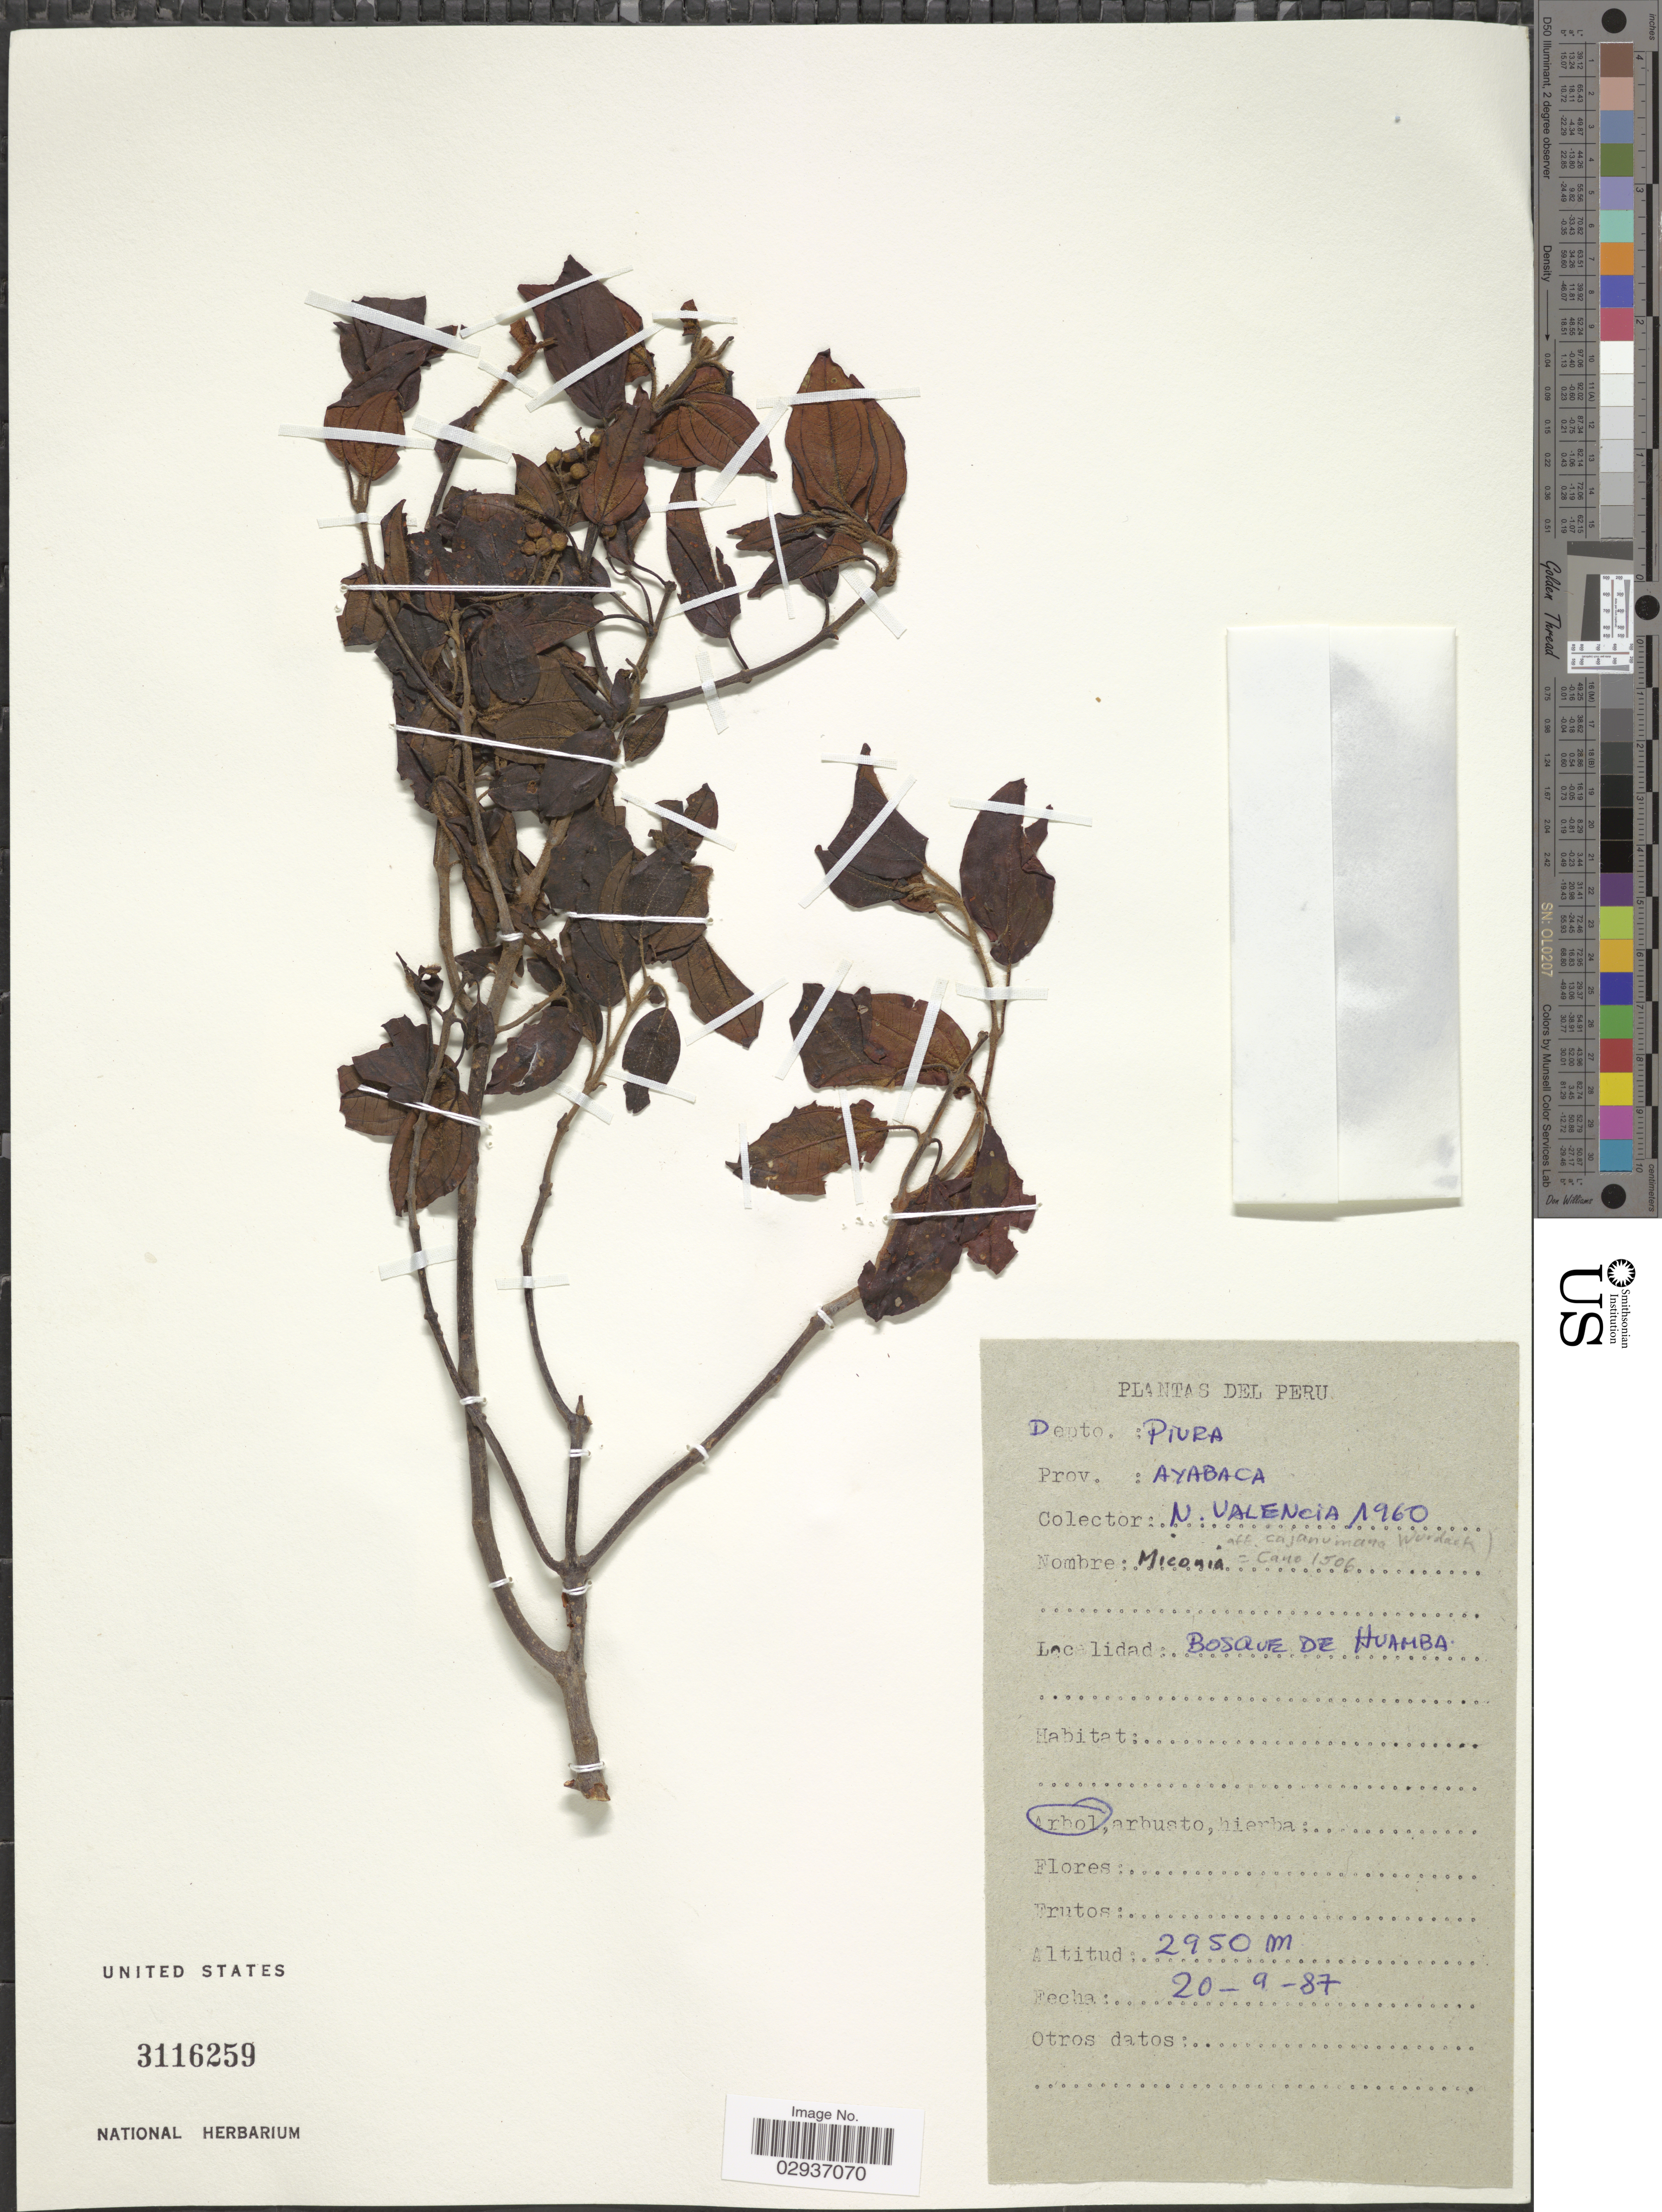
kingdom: Plantae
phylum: Tracheophyta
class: Magnoliopsida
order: Myrtales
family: Melastomataceae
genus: Miconia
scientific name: Miconia cajanumana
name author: Wurdack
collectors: N. Valencia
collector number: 1960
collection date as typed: Transcribed d/m/y: 20/9/87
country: Peru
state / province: Piura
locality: Depto.: Piura. Prov.: Ayabaca. Bosque de Huamba.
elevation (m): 2950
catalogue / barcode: US 3116259